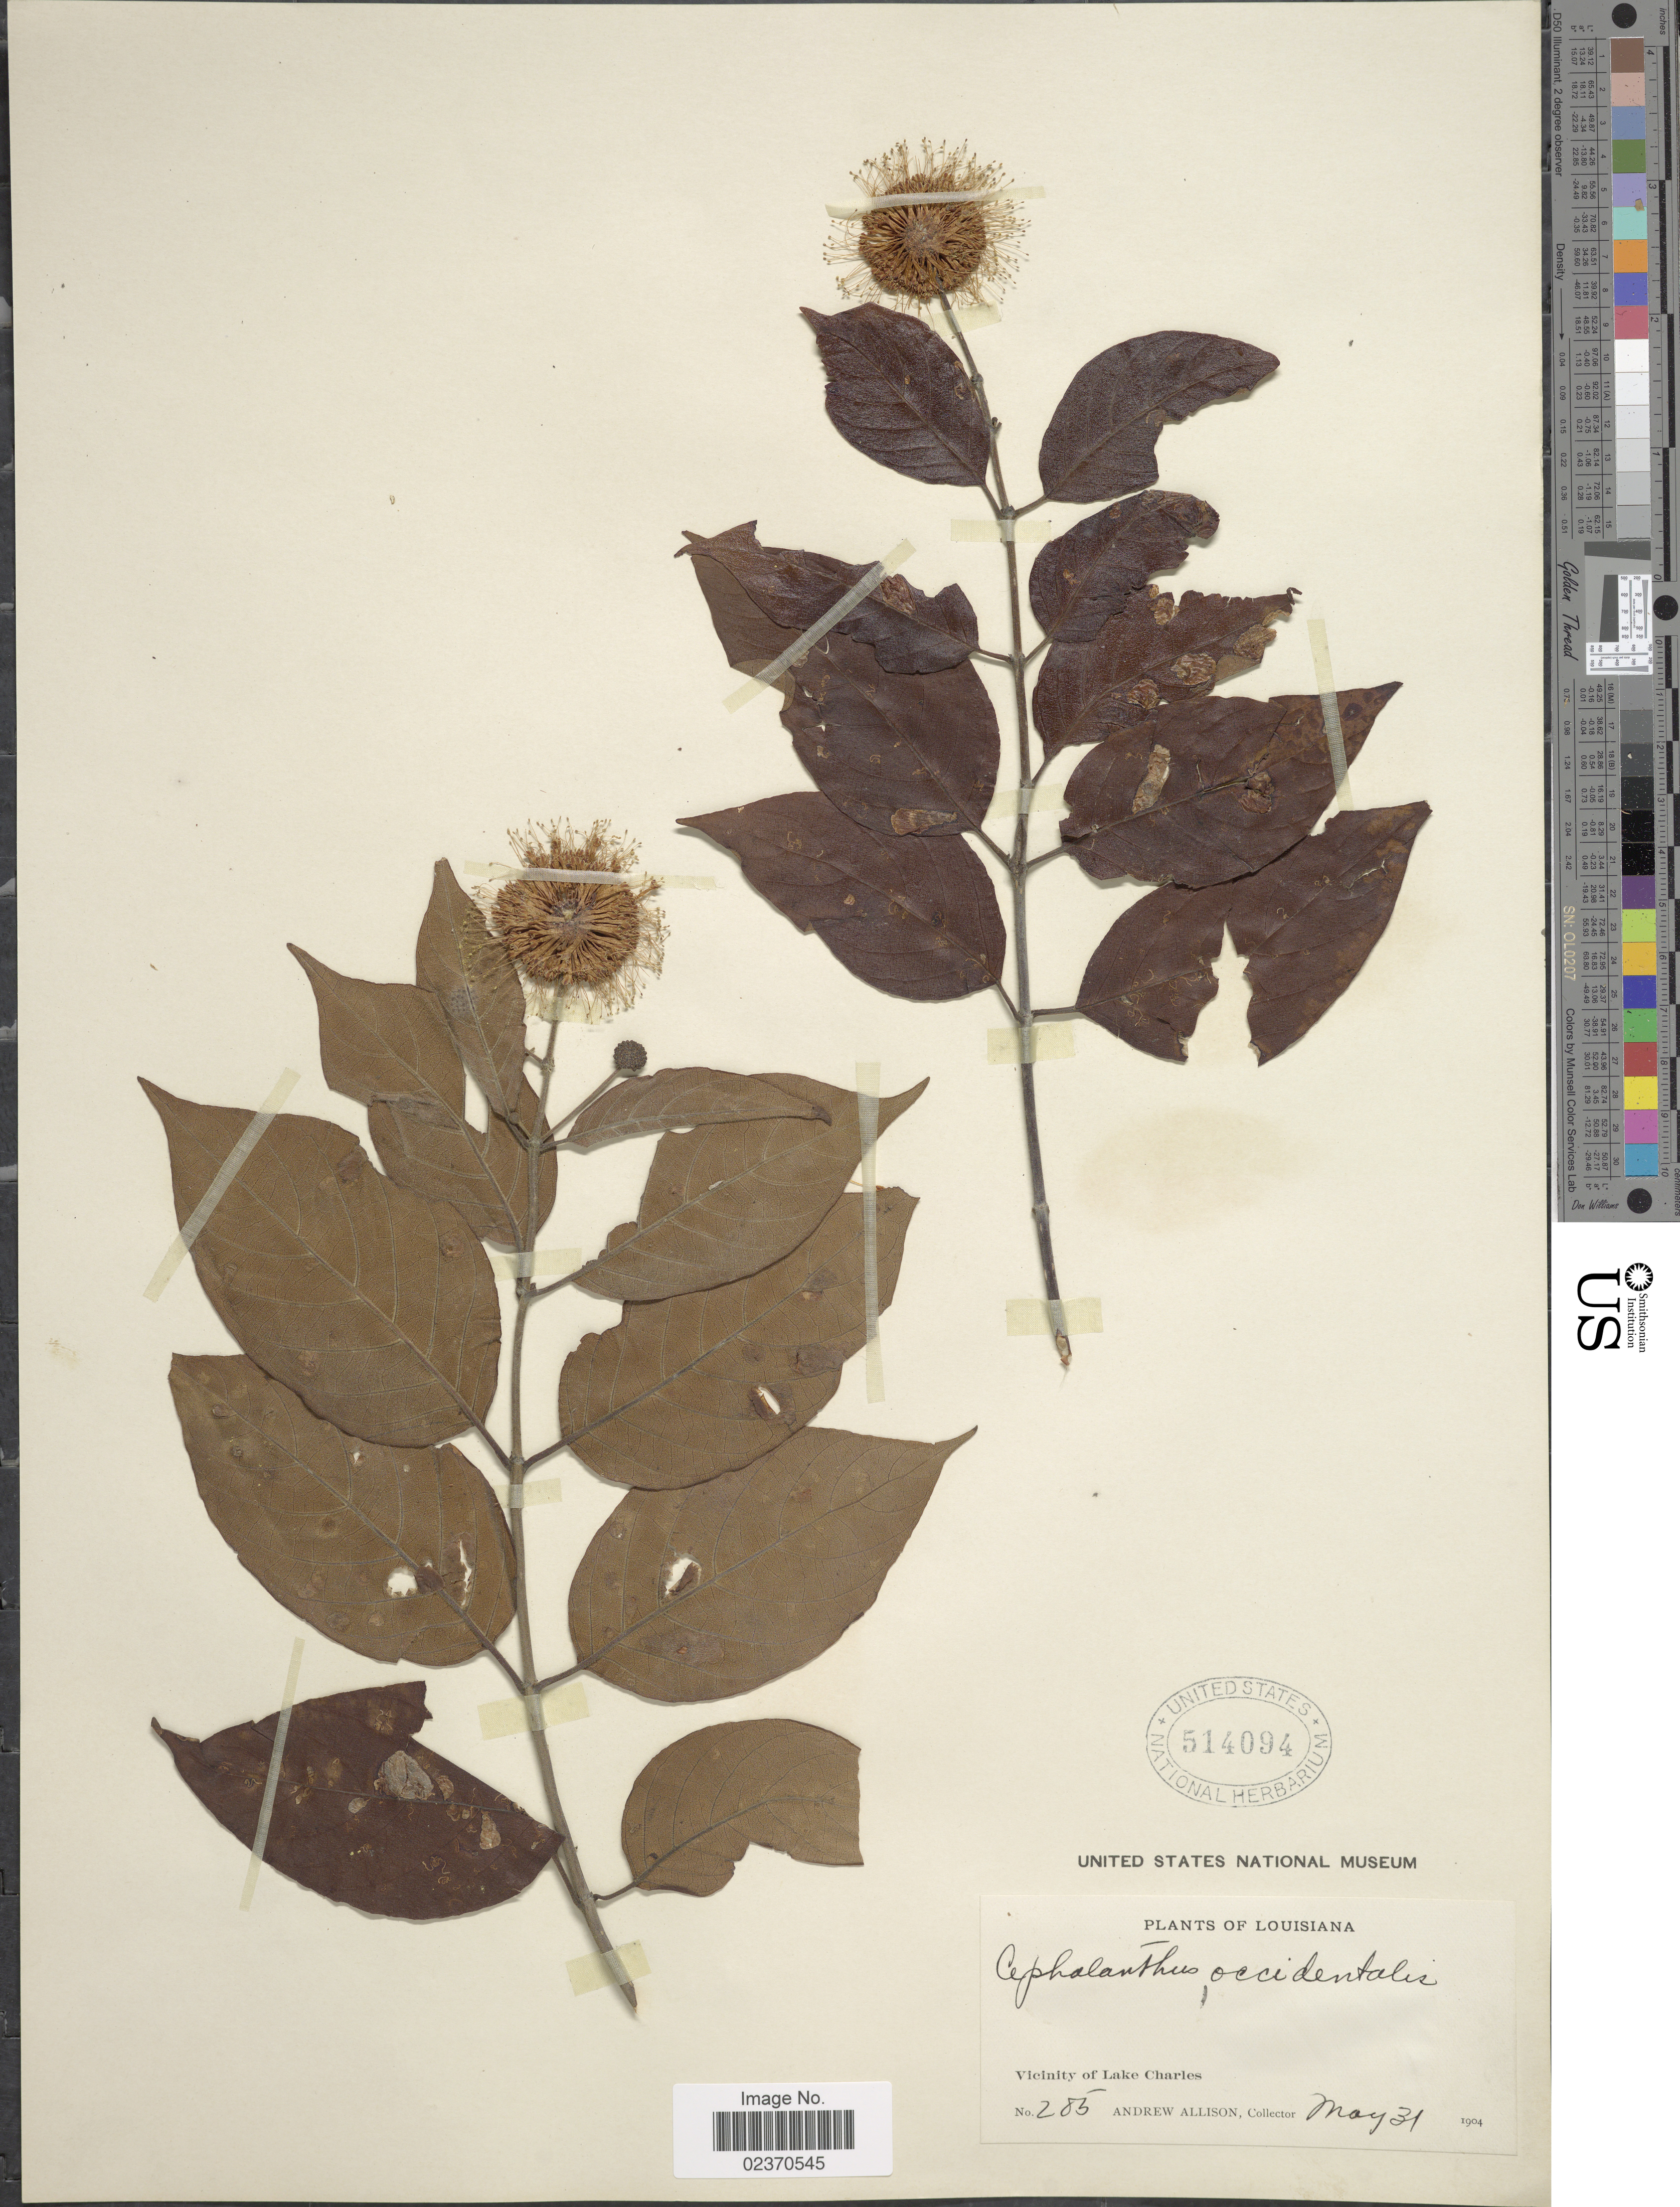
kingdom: Plantae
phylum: Tracheophyta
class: Magnoliopsida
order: Gentianales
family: Rubiaceae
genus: Cephalanthus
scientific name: Cephalanthus occidentalis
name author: L.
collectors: A. Allison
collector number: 285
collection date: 1904-05-31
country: United States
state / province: Louisiana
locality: Vicinity of Lake Charles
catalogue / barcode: US 514094